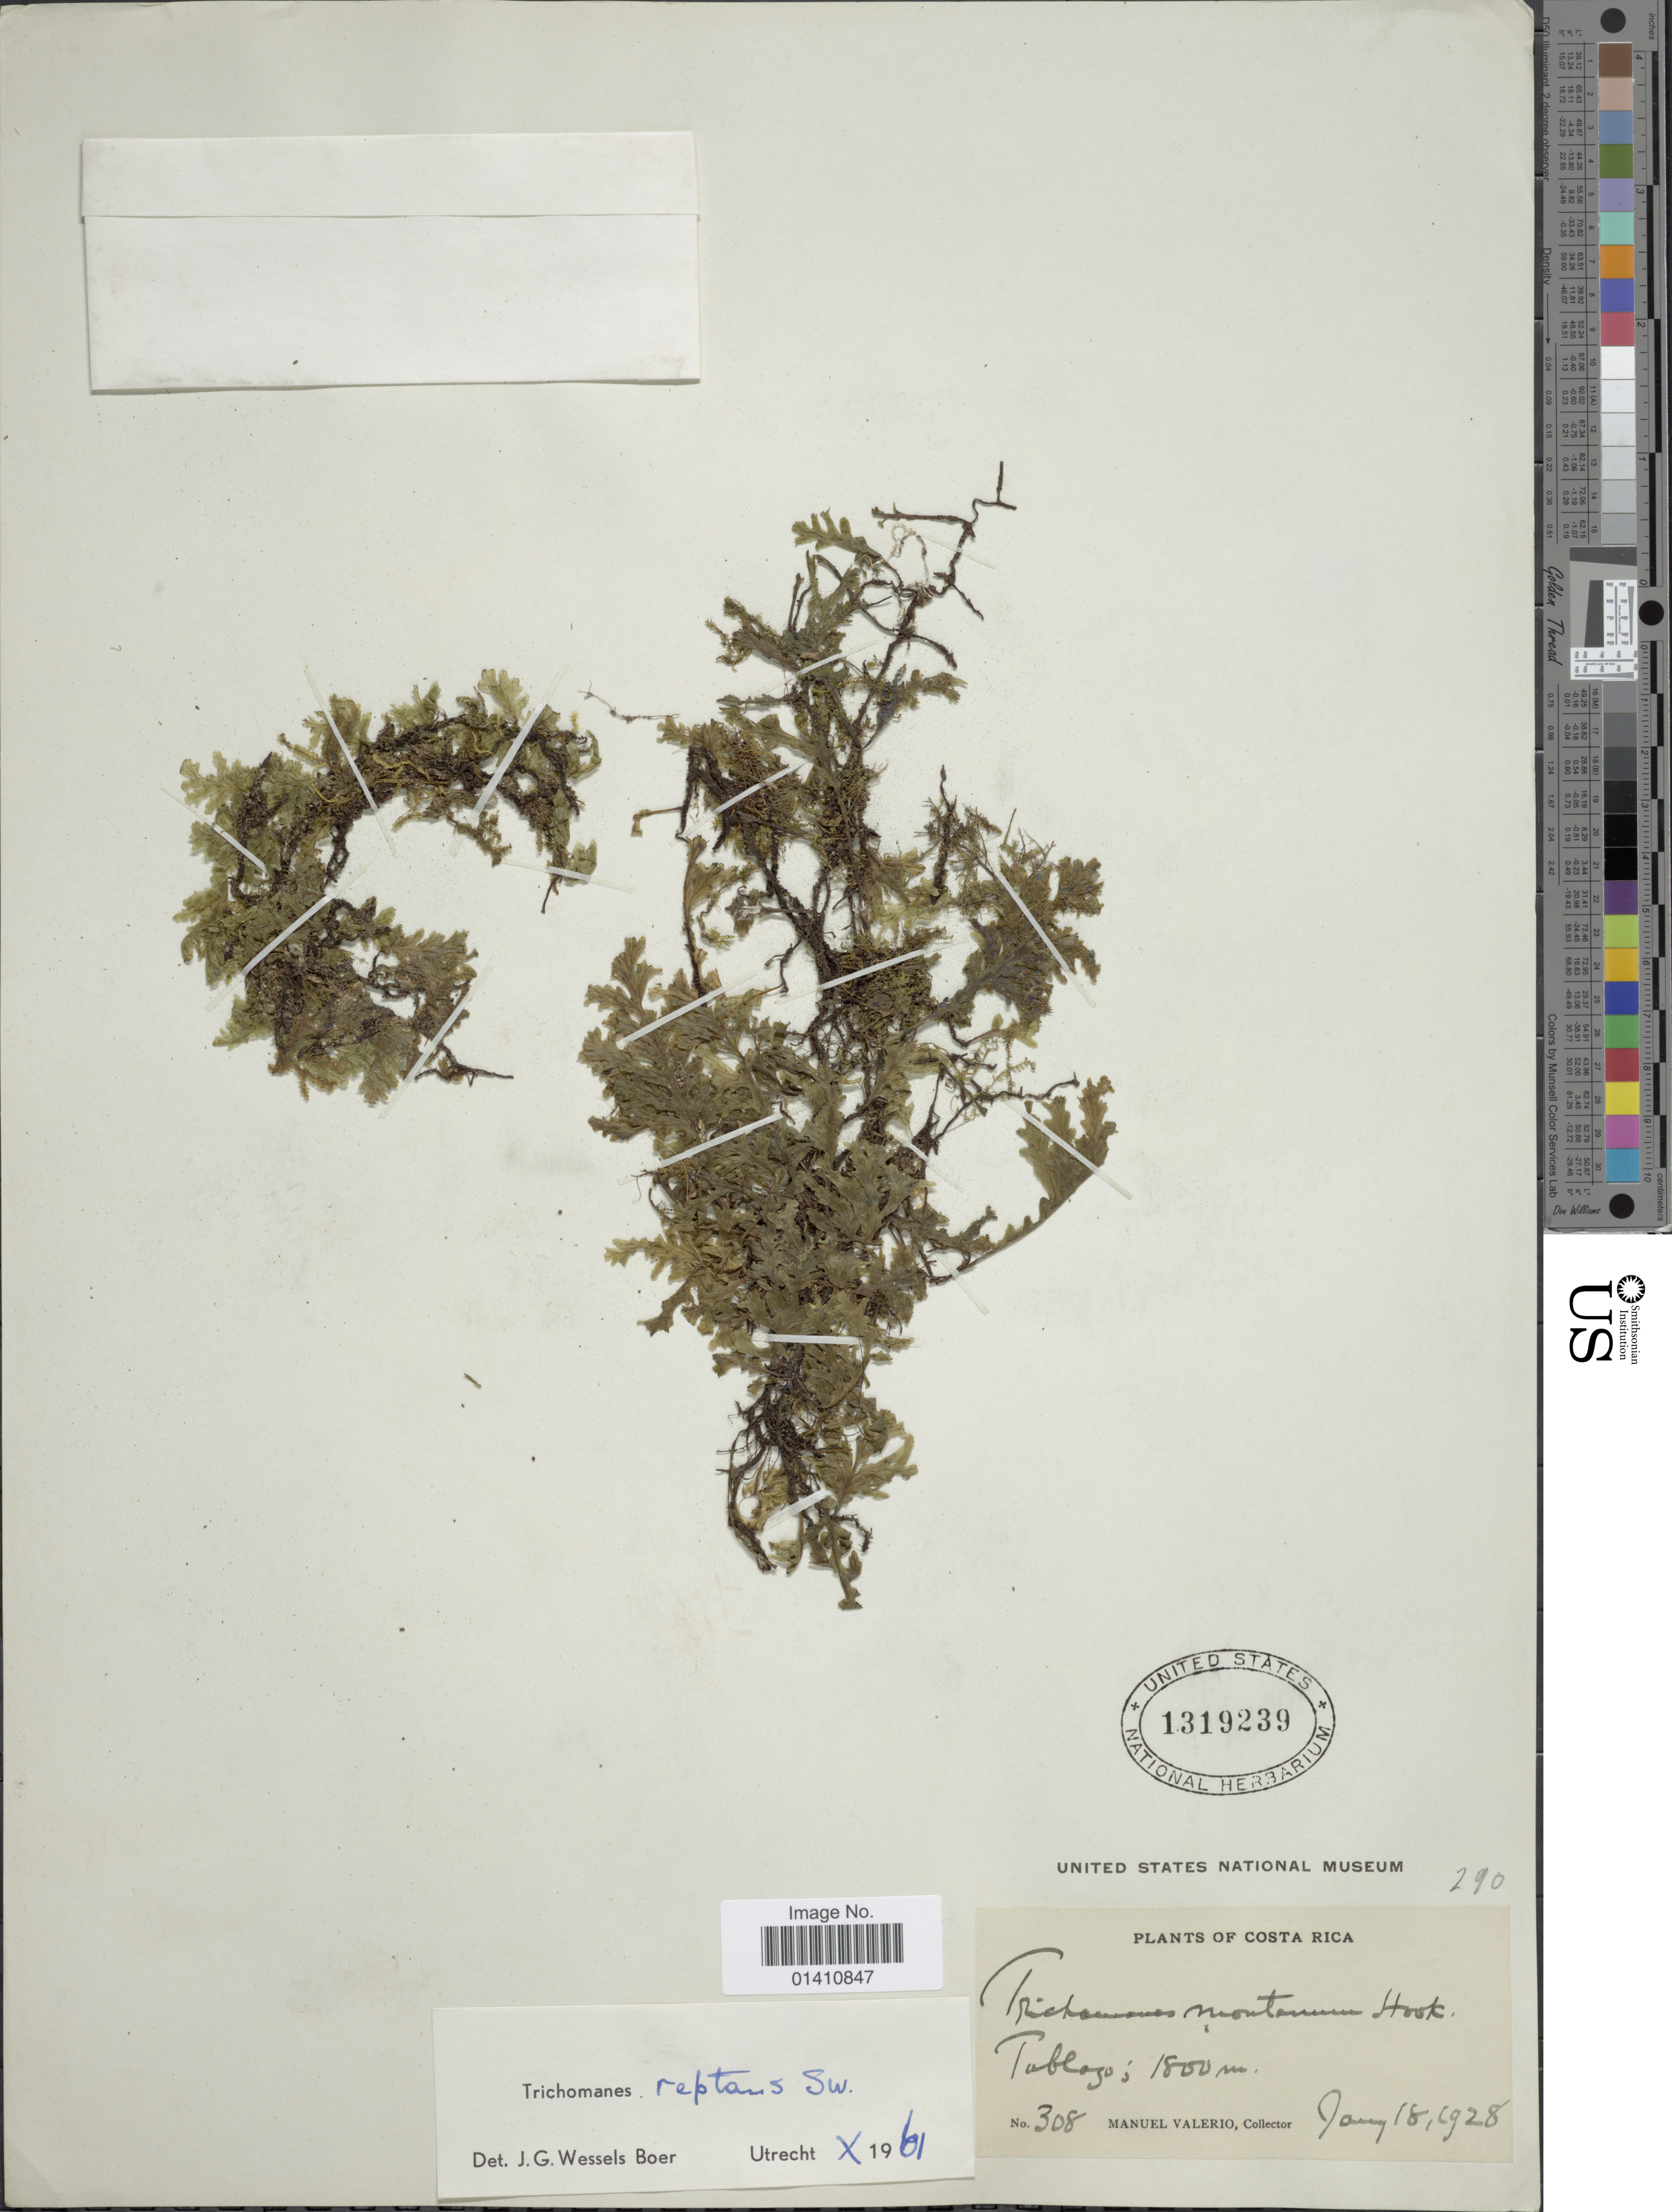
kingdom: Plantae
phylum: Tracheophyta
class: Polypodiopsida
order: Hymenophyllales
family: Hymenophyllaceae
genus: Didymoglossum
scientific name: Didymoglossum reptans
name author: (Sw.) C. Presl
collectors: M. Valerio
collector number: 308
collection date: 1928-01-18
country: Costa Rica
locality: Tablazo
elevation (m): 1800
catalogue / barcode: US 1319239